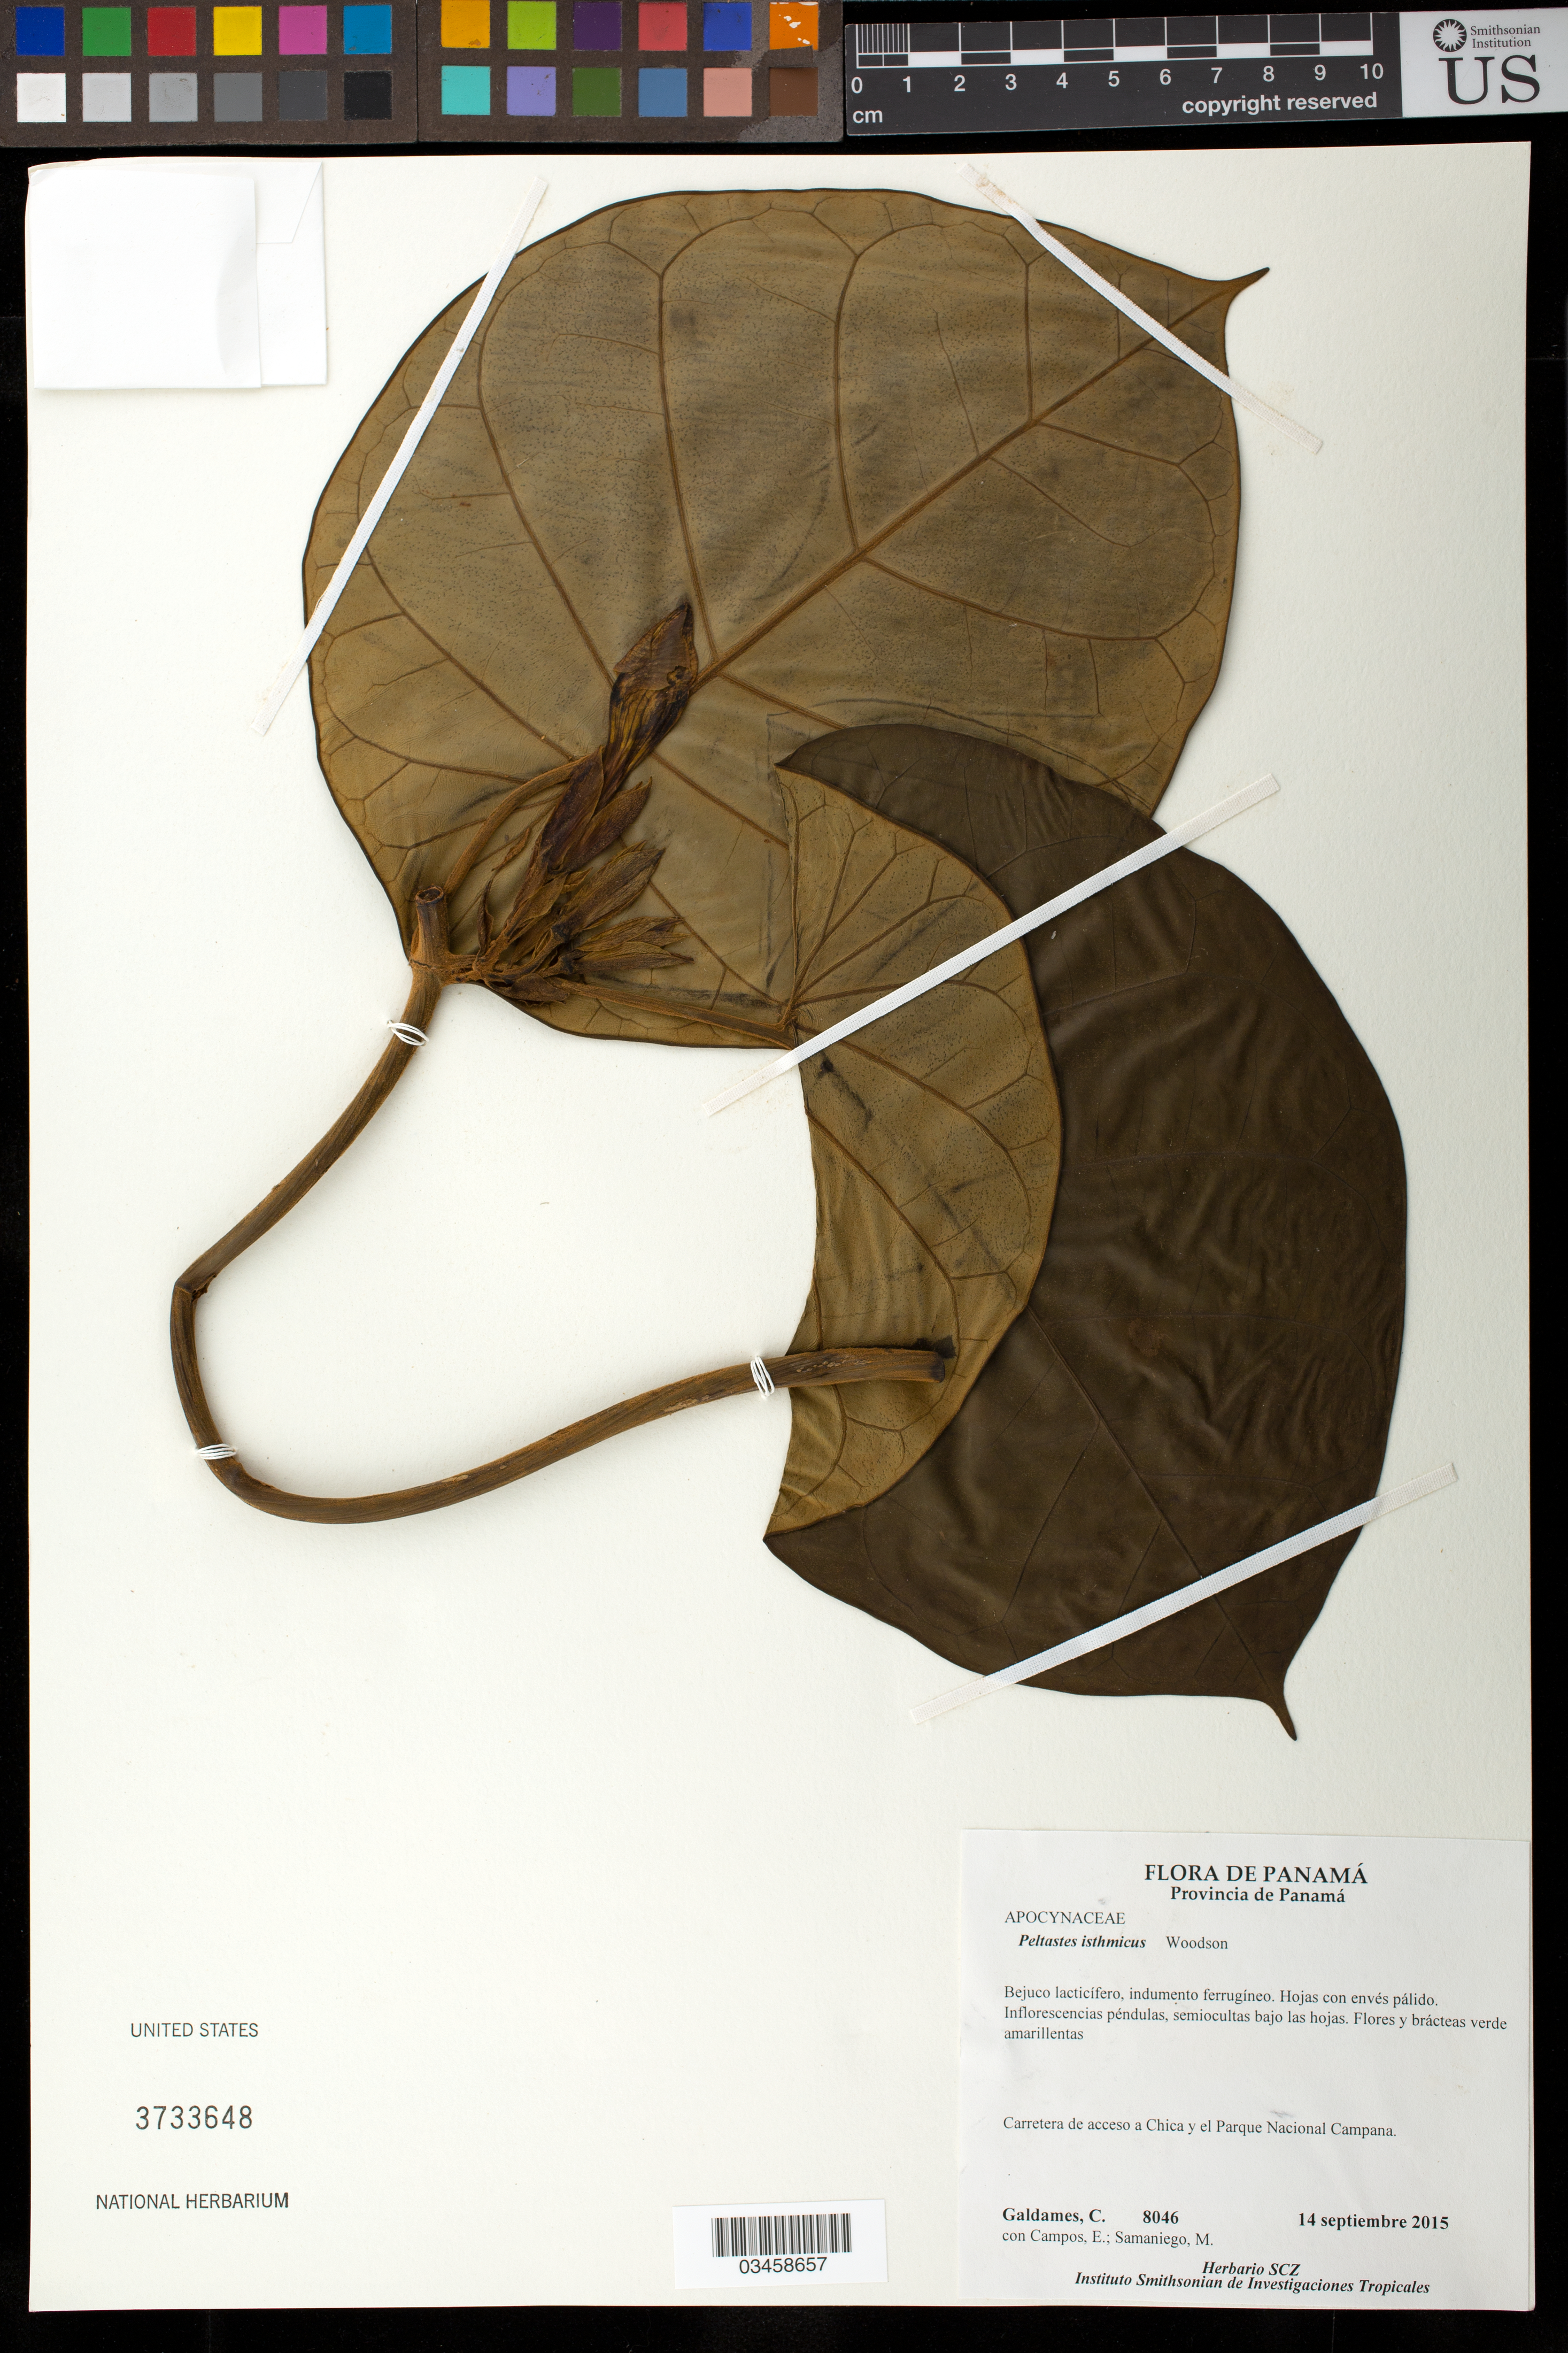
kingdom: Plantae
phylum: Tracheophyta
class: Magnoliopsida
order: Gentianales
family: Apocynaceae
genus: Peltastes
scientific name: Peltastes isthmicus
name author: Woodson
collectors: C. Galdames, E. Campos & M. Samaniego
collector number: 8046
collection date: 2015-09-14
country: Panama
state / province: Panamá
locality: Carretera de acceso a Chica y el Parque National Campana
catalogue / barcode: US 3733648